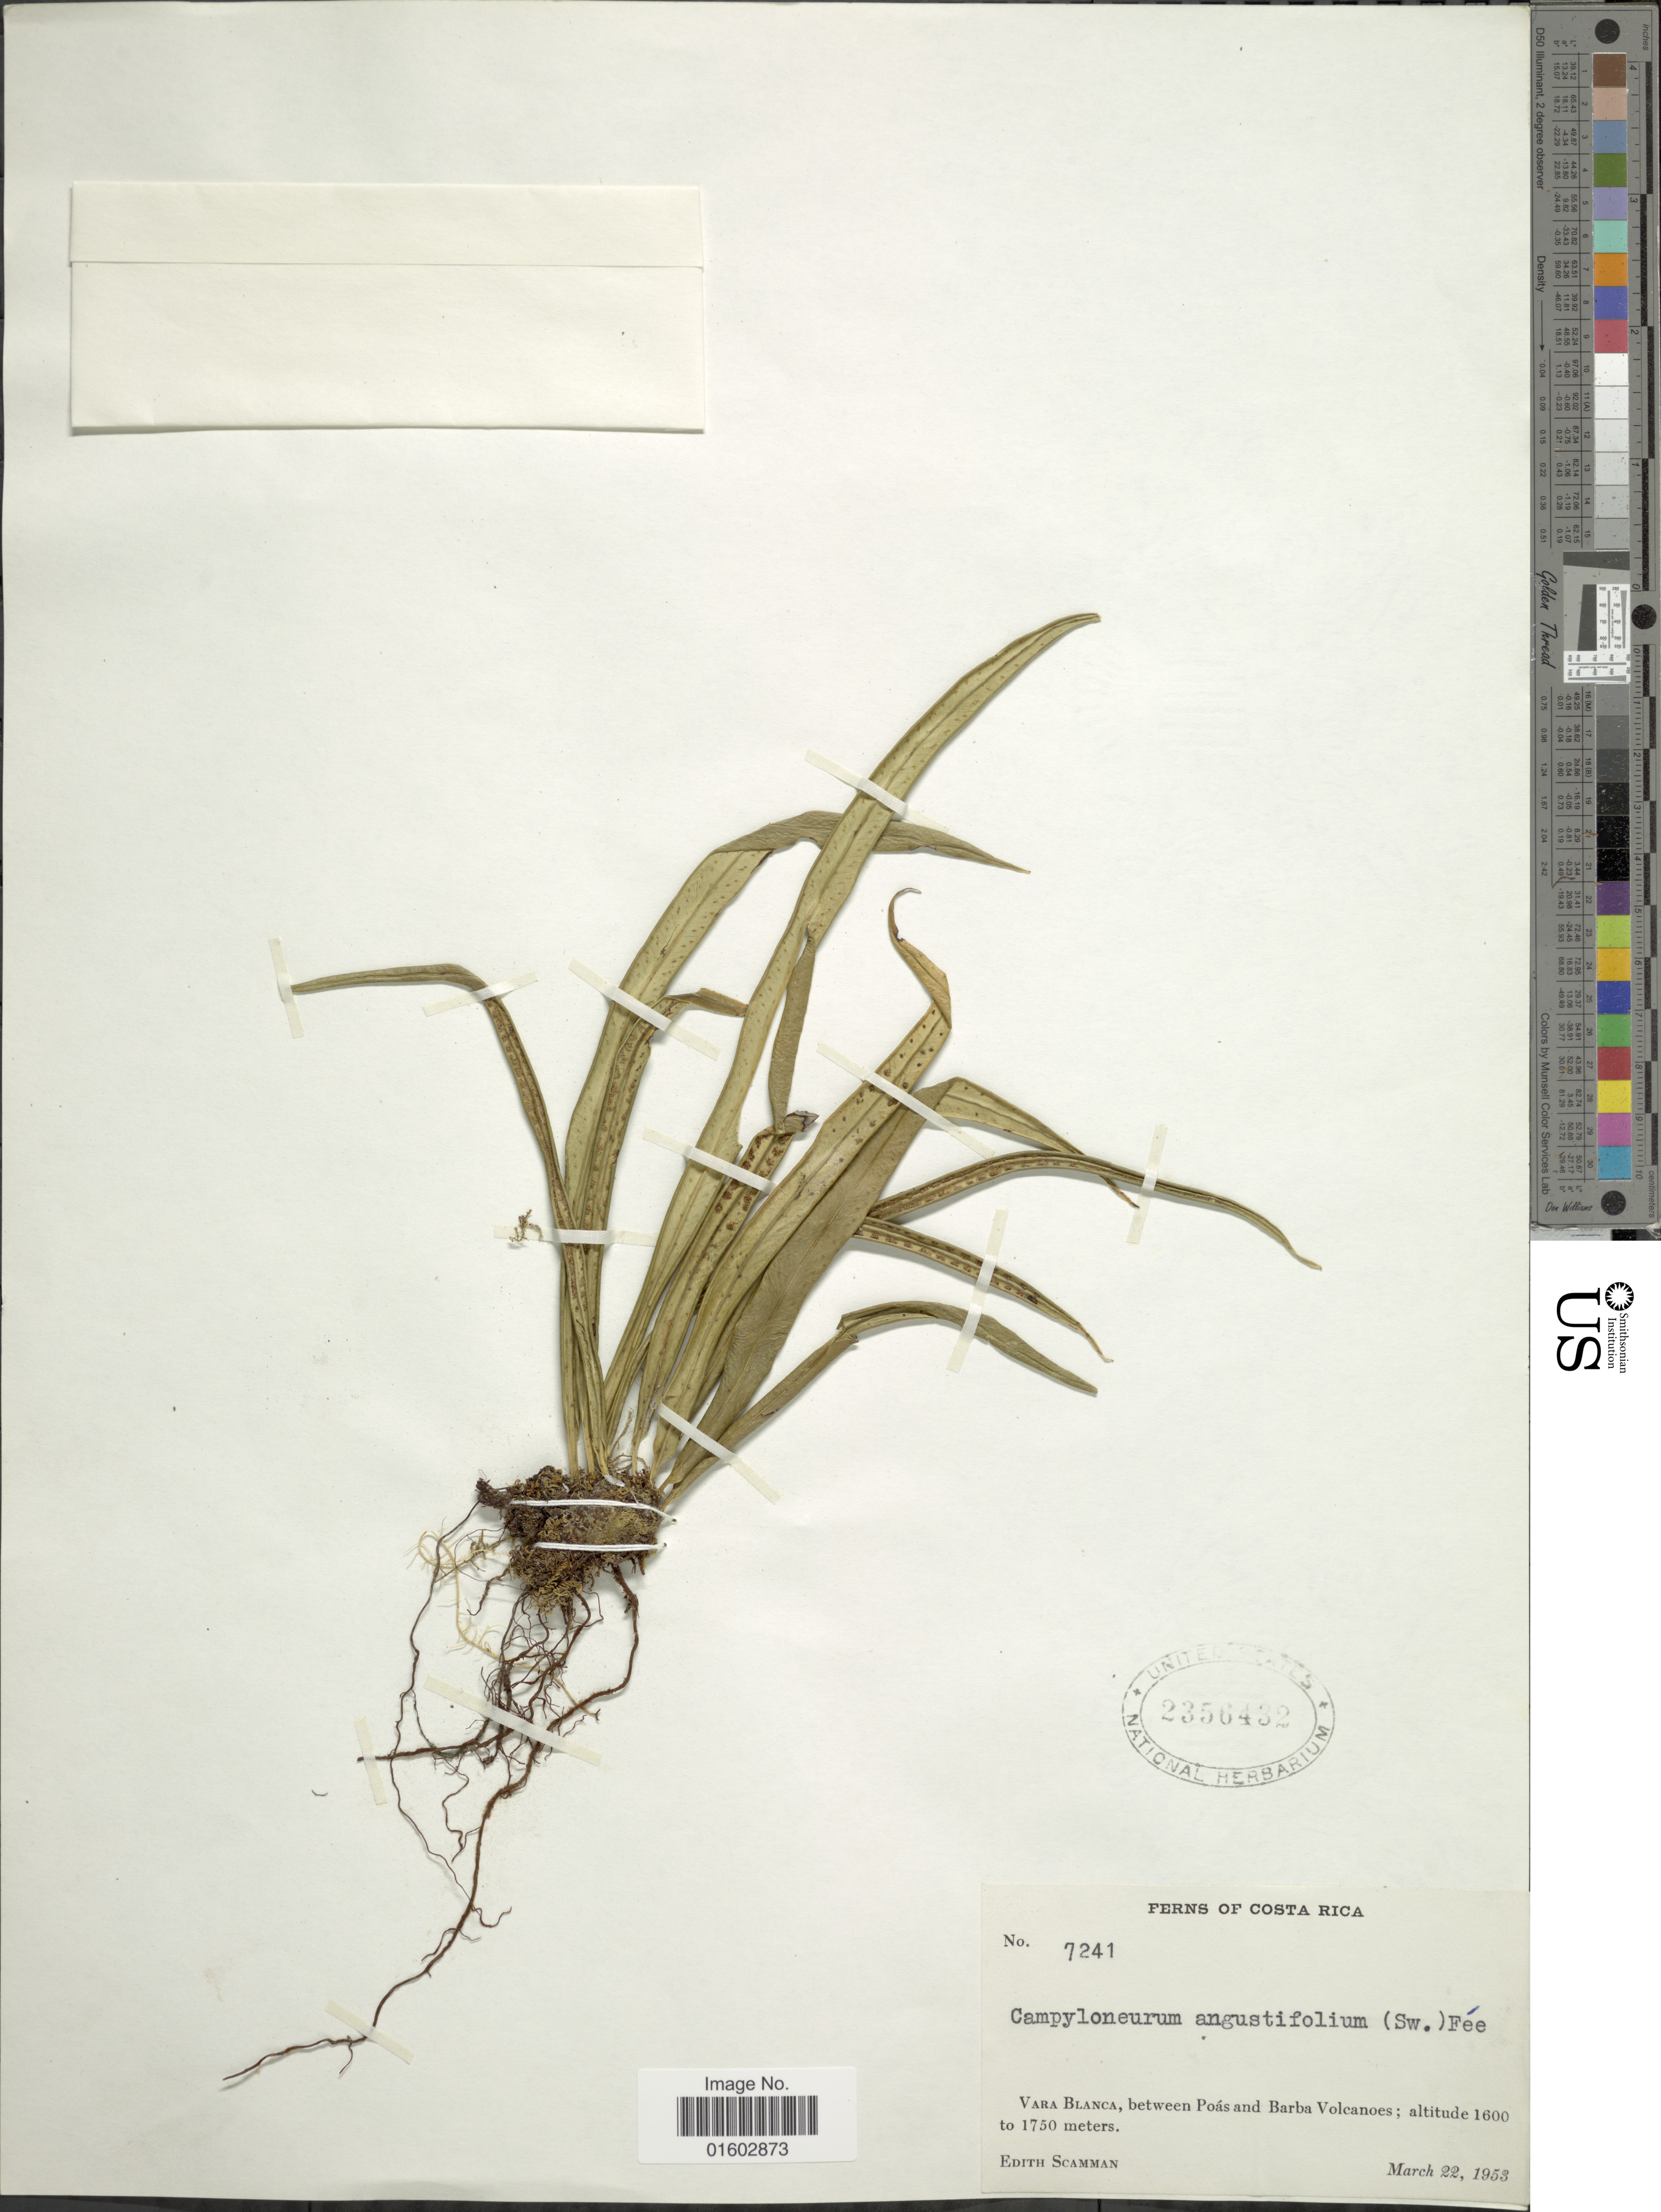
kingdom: Plantae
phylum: Tracheophyta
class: Polypodiopsida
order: Polypodiales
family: Polypodiaceae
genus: Campyloneurum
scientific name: Campyloneurum angustifolium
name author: (Sw.) Fée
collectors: E. Scamman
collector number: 7241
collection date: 1953-03-22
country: Costa Rica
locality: Vara Blanca, between Poás and Barba Volcanoes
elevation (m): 1600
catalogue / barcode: US 2356432